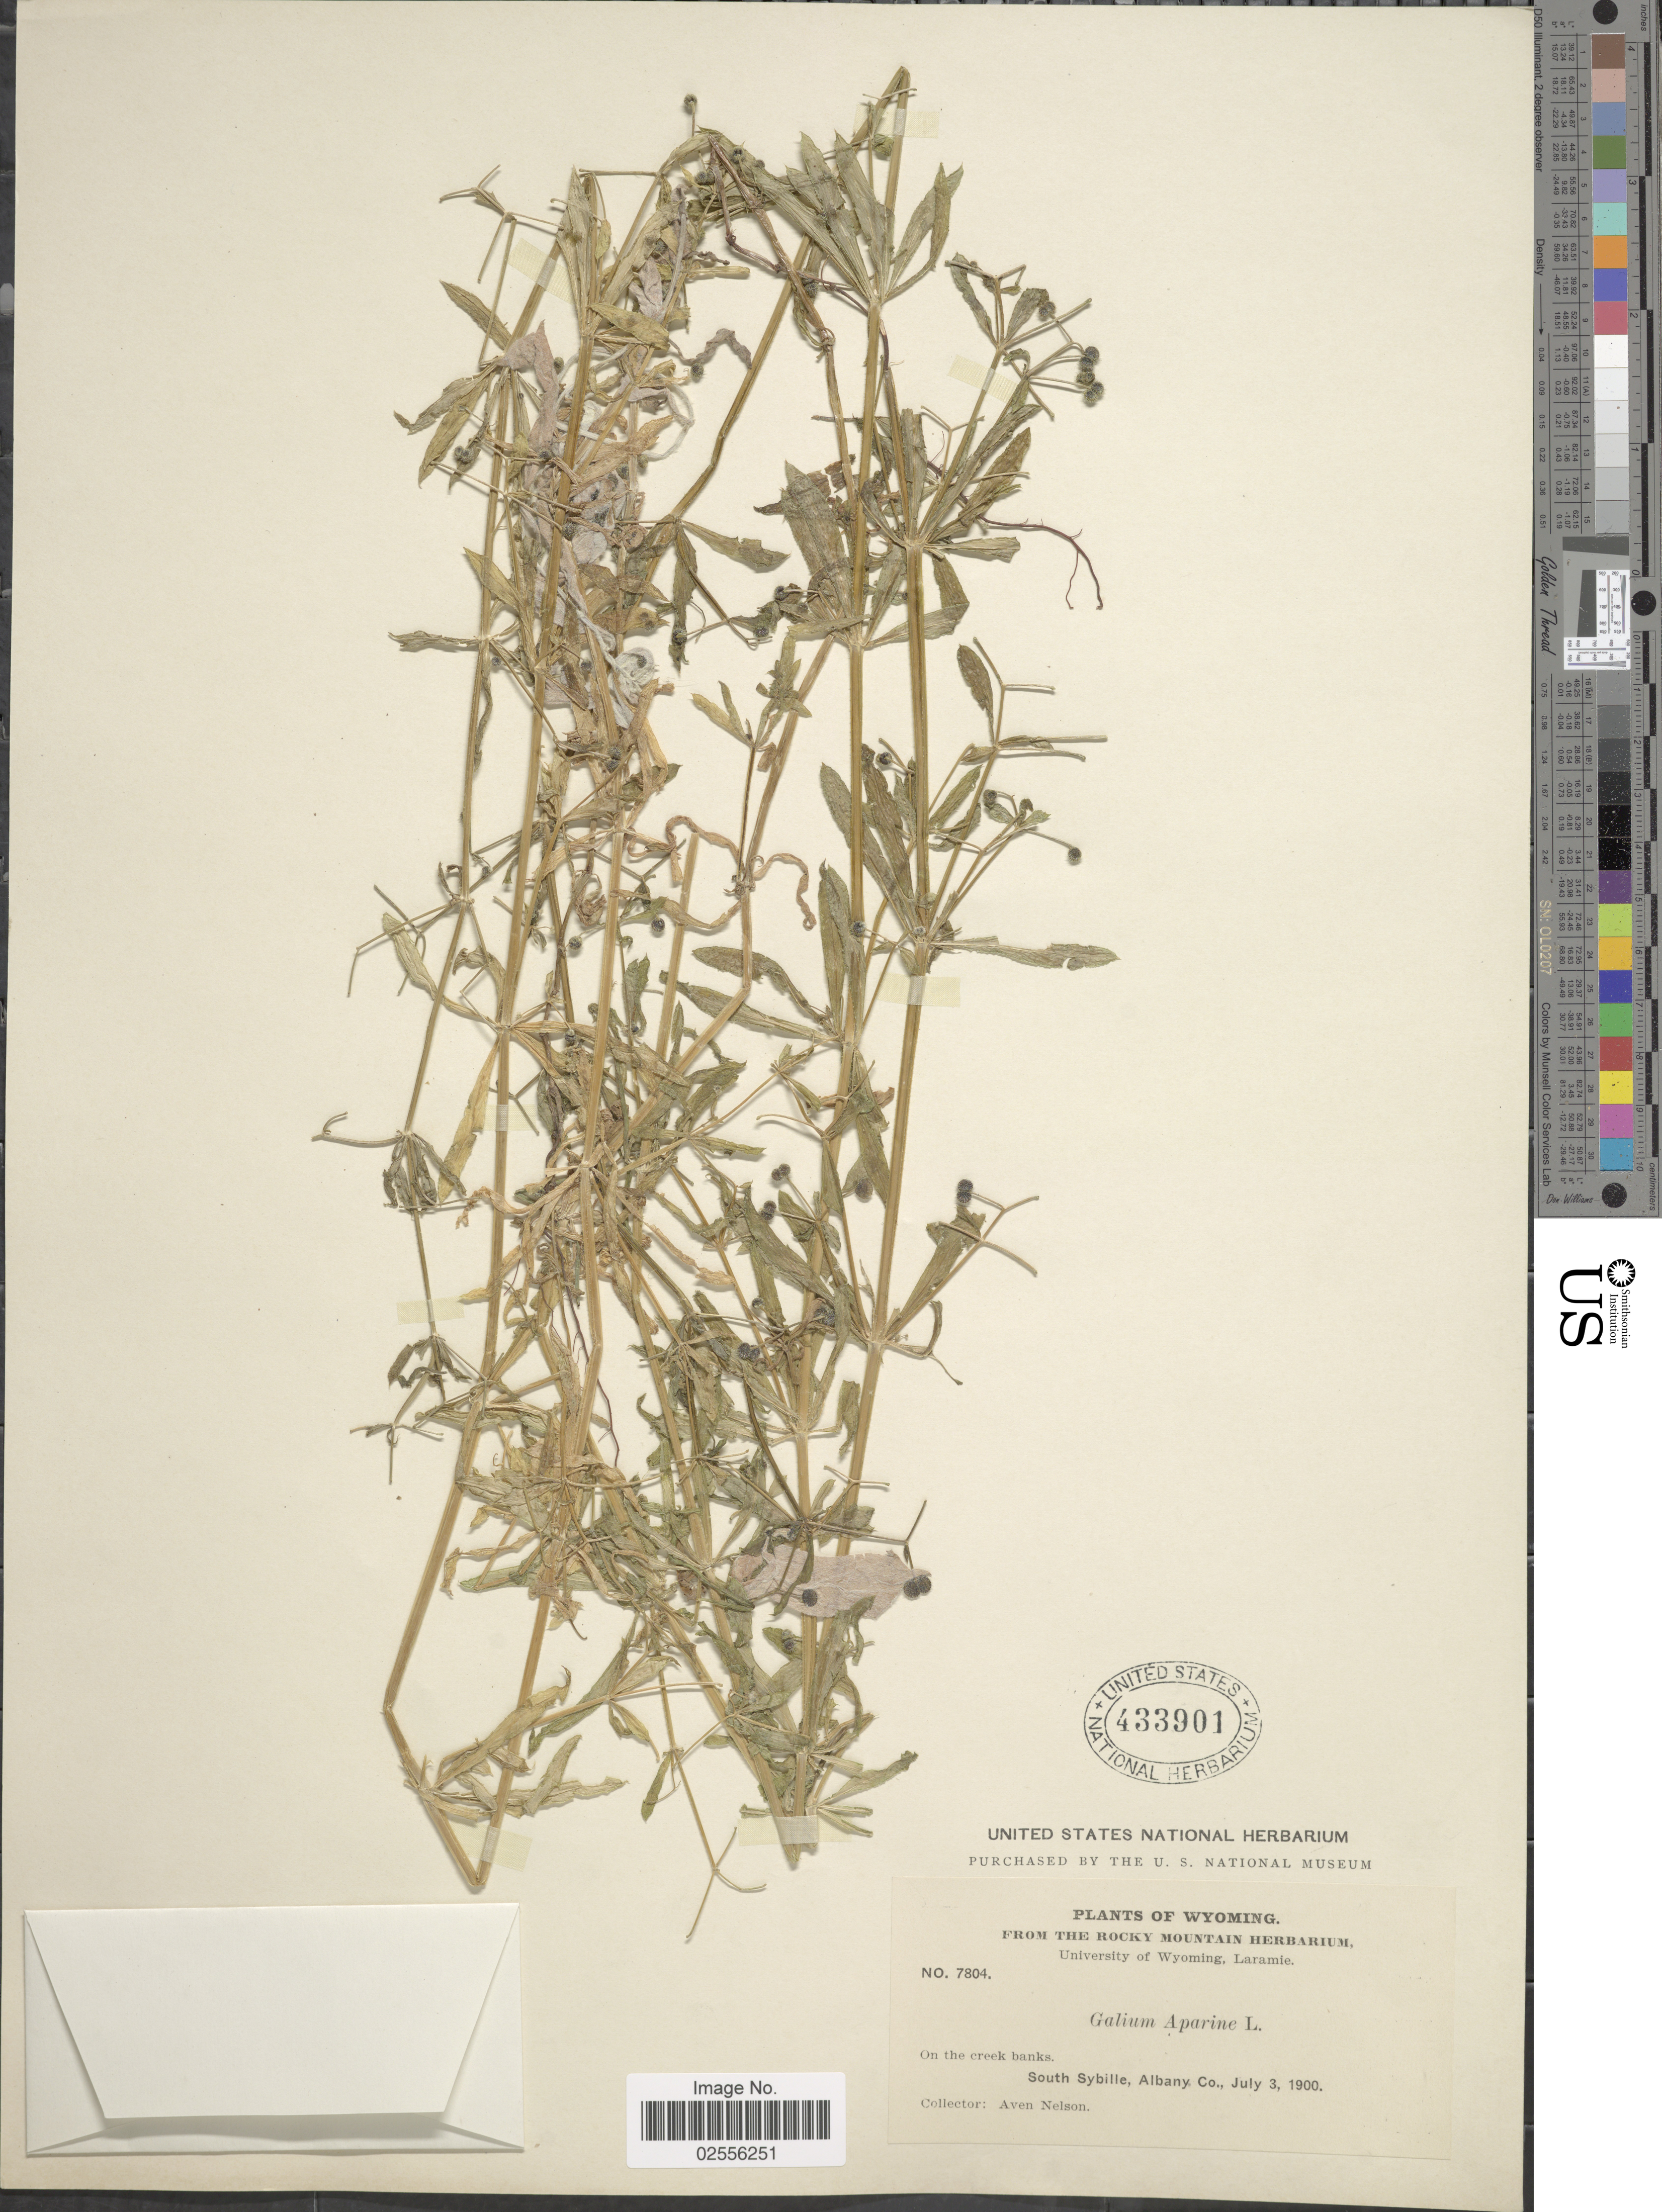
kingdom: Plantae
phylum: Tracheophyta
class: Magnoliopsida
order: Gentianales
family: Rubiaceae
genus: Galium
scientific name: Galium aparine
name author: L.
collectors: A. Nelson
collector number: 7804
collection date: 1900-07-03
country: United States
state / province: Wyoming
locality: South Sybille, Albany Co.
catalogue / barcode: US 433901